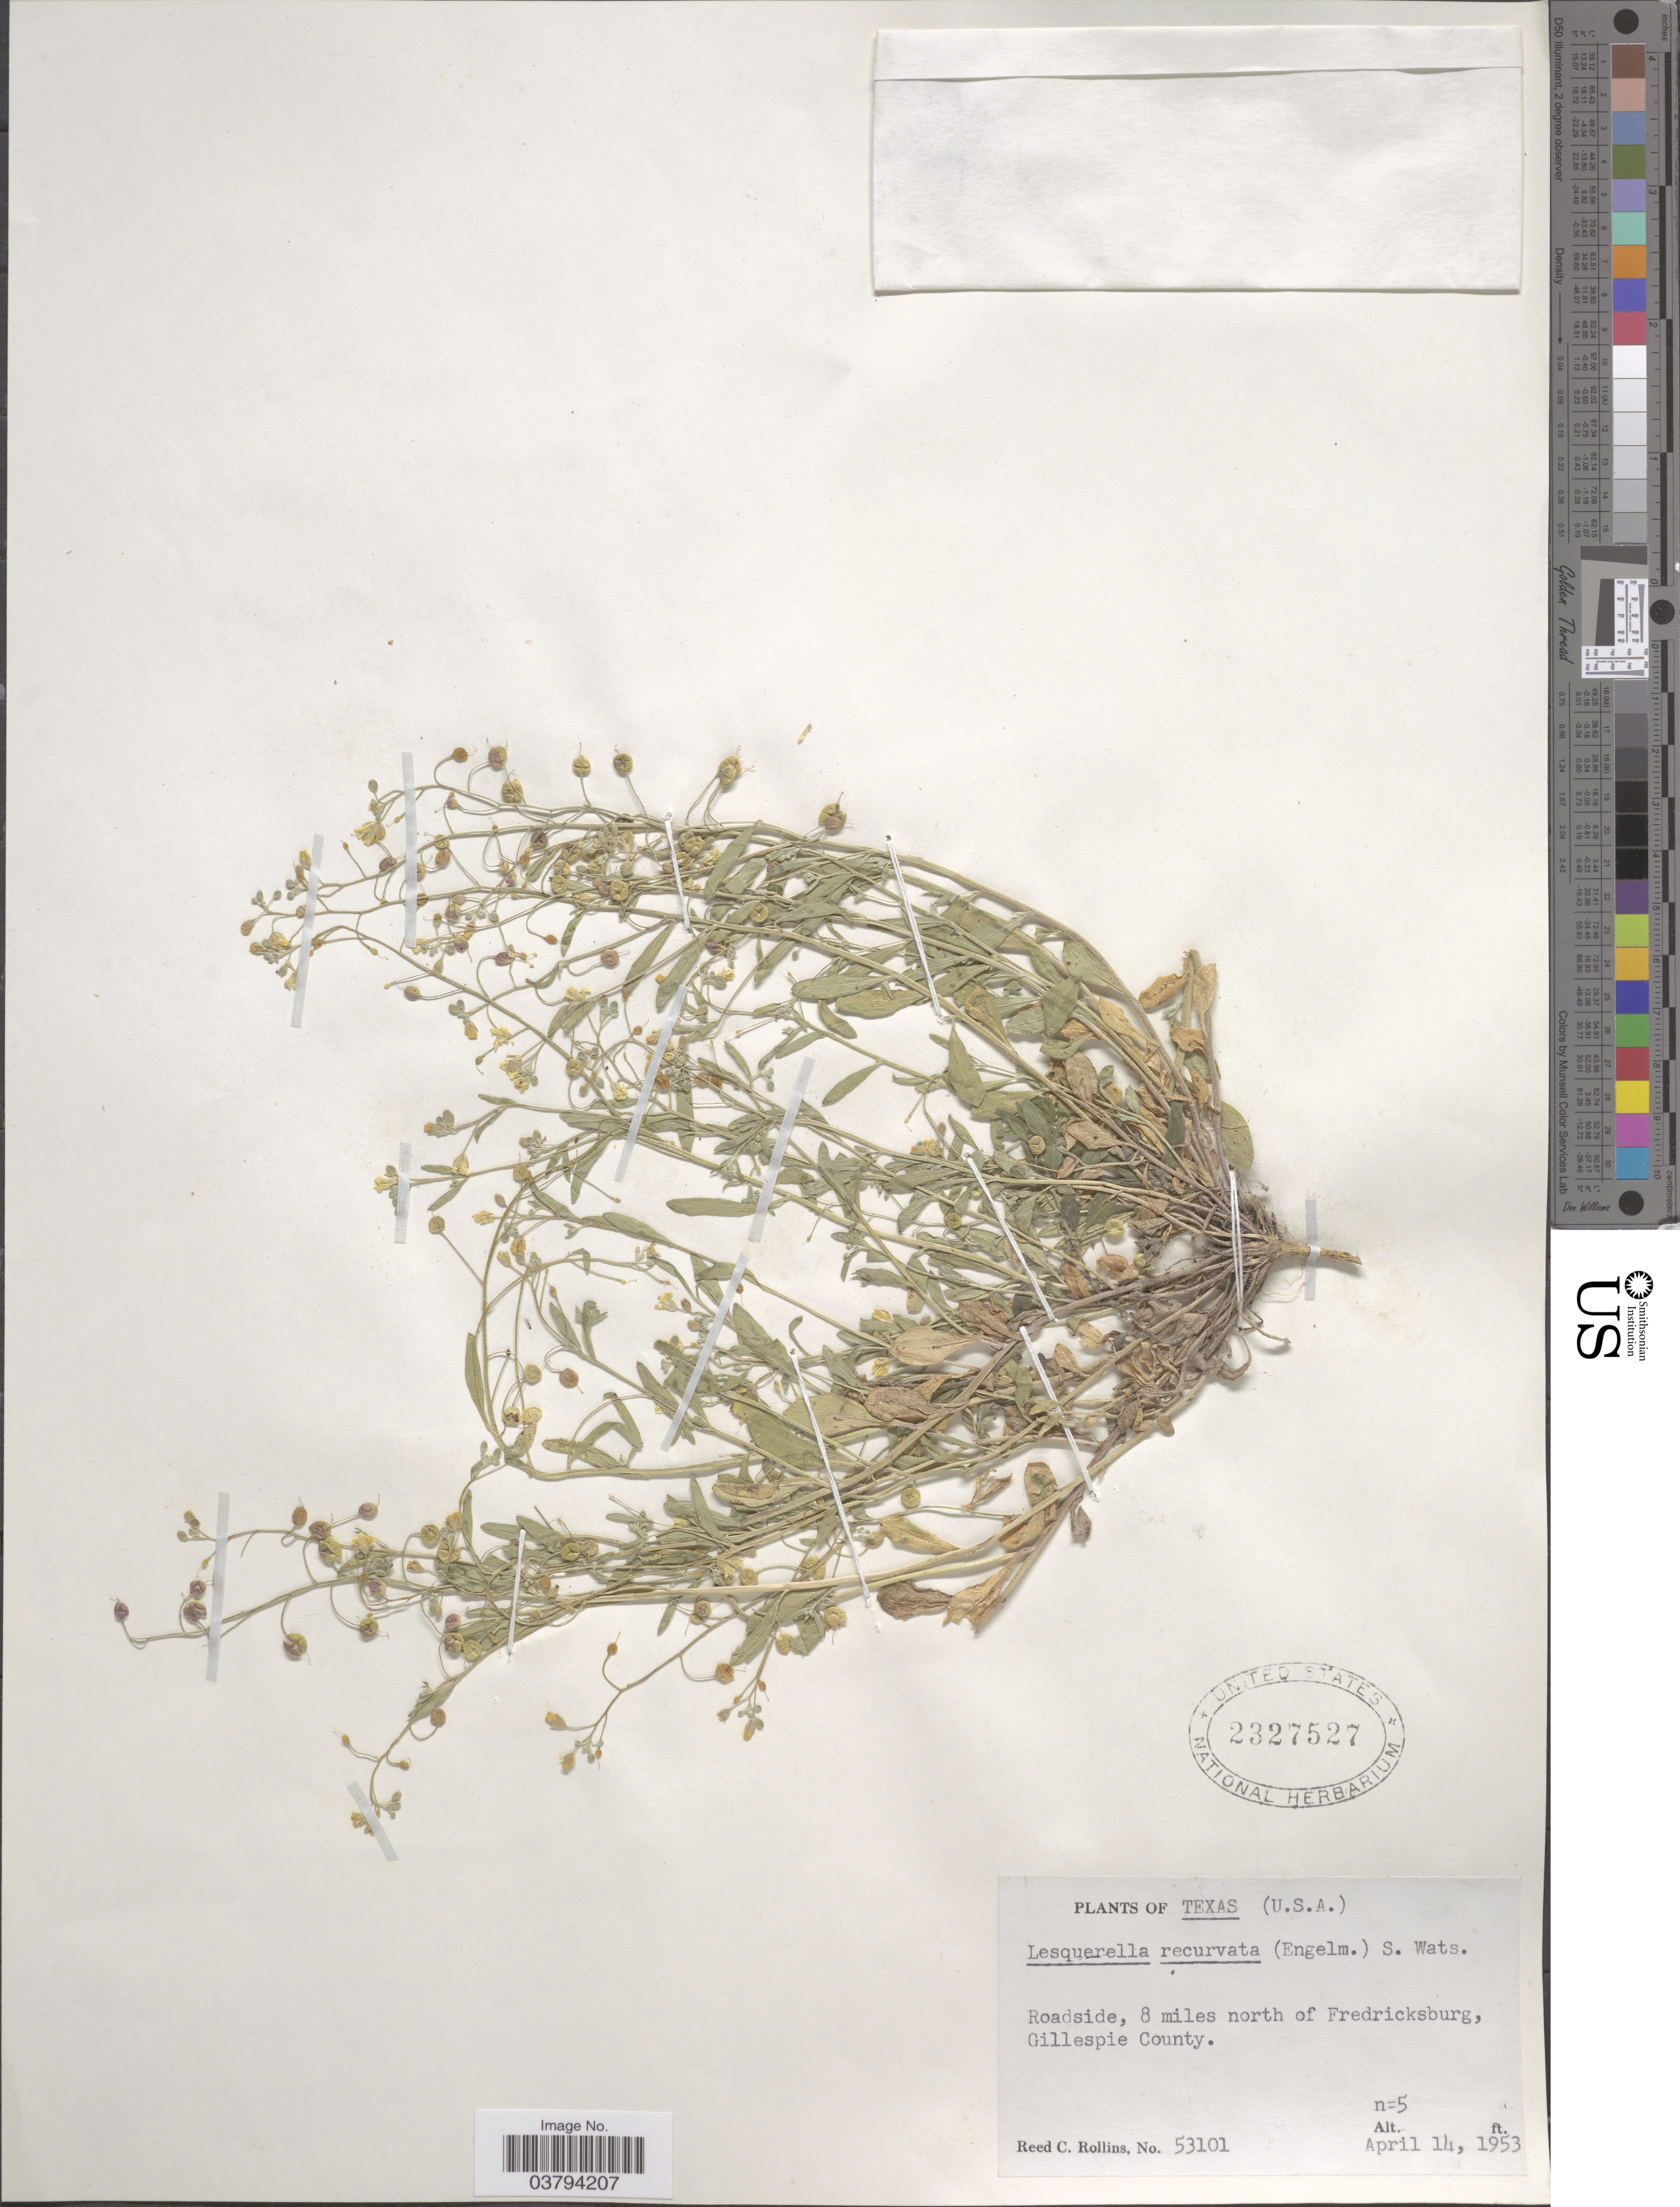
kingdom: Plantae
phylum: Tracheophyta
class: Magnoliopsida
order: Brassicales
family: Brassicaceae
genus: Lesquerella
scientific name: Lesquerella recurvata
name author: (Englem. ex A. Gray) S. Watson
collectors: R. C. Rollins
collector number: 53101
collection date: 1953-04-14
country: United States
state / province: Texas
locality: Roadside, 8 miles north of Fredericksburg, Gillespie County.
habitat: roadside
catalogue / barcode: US 2327527